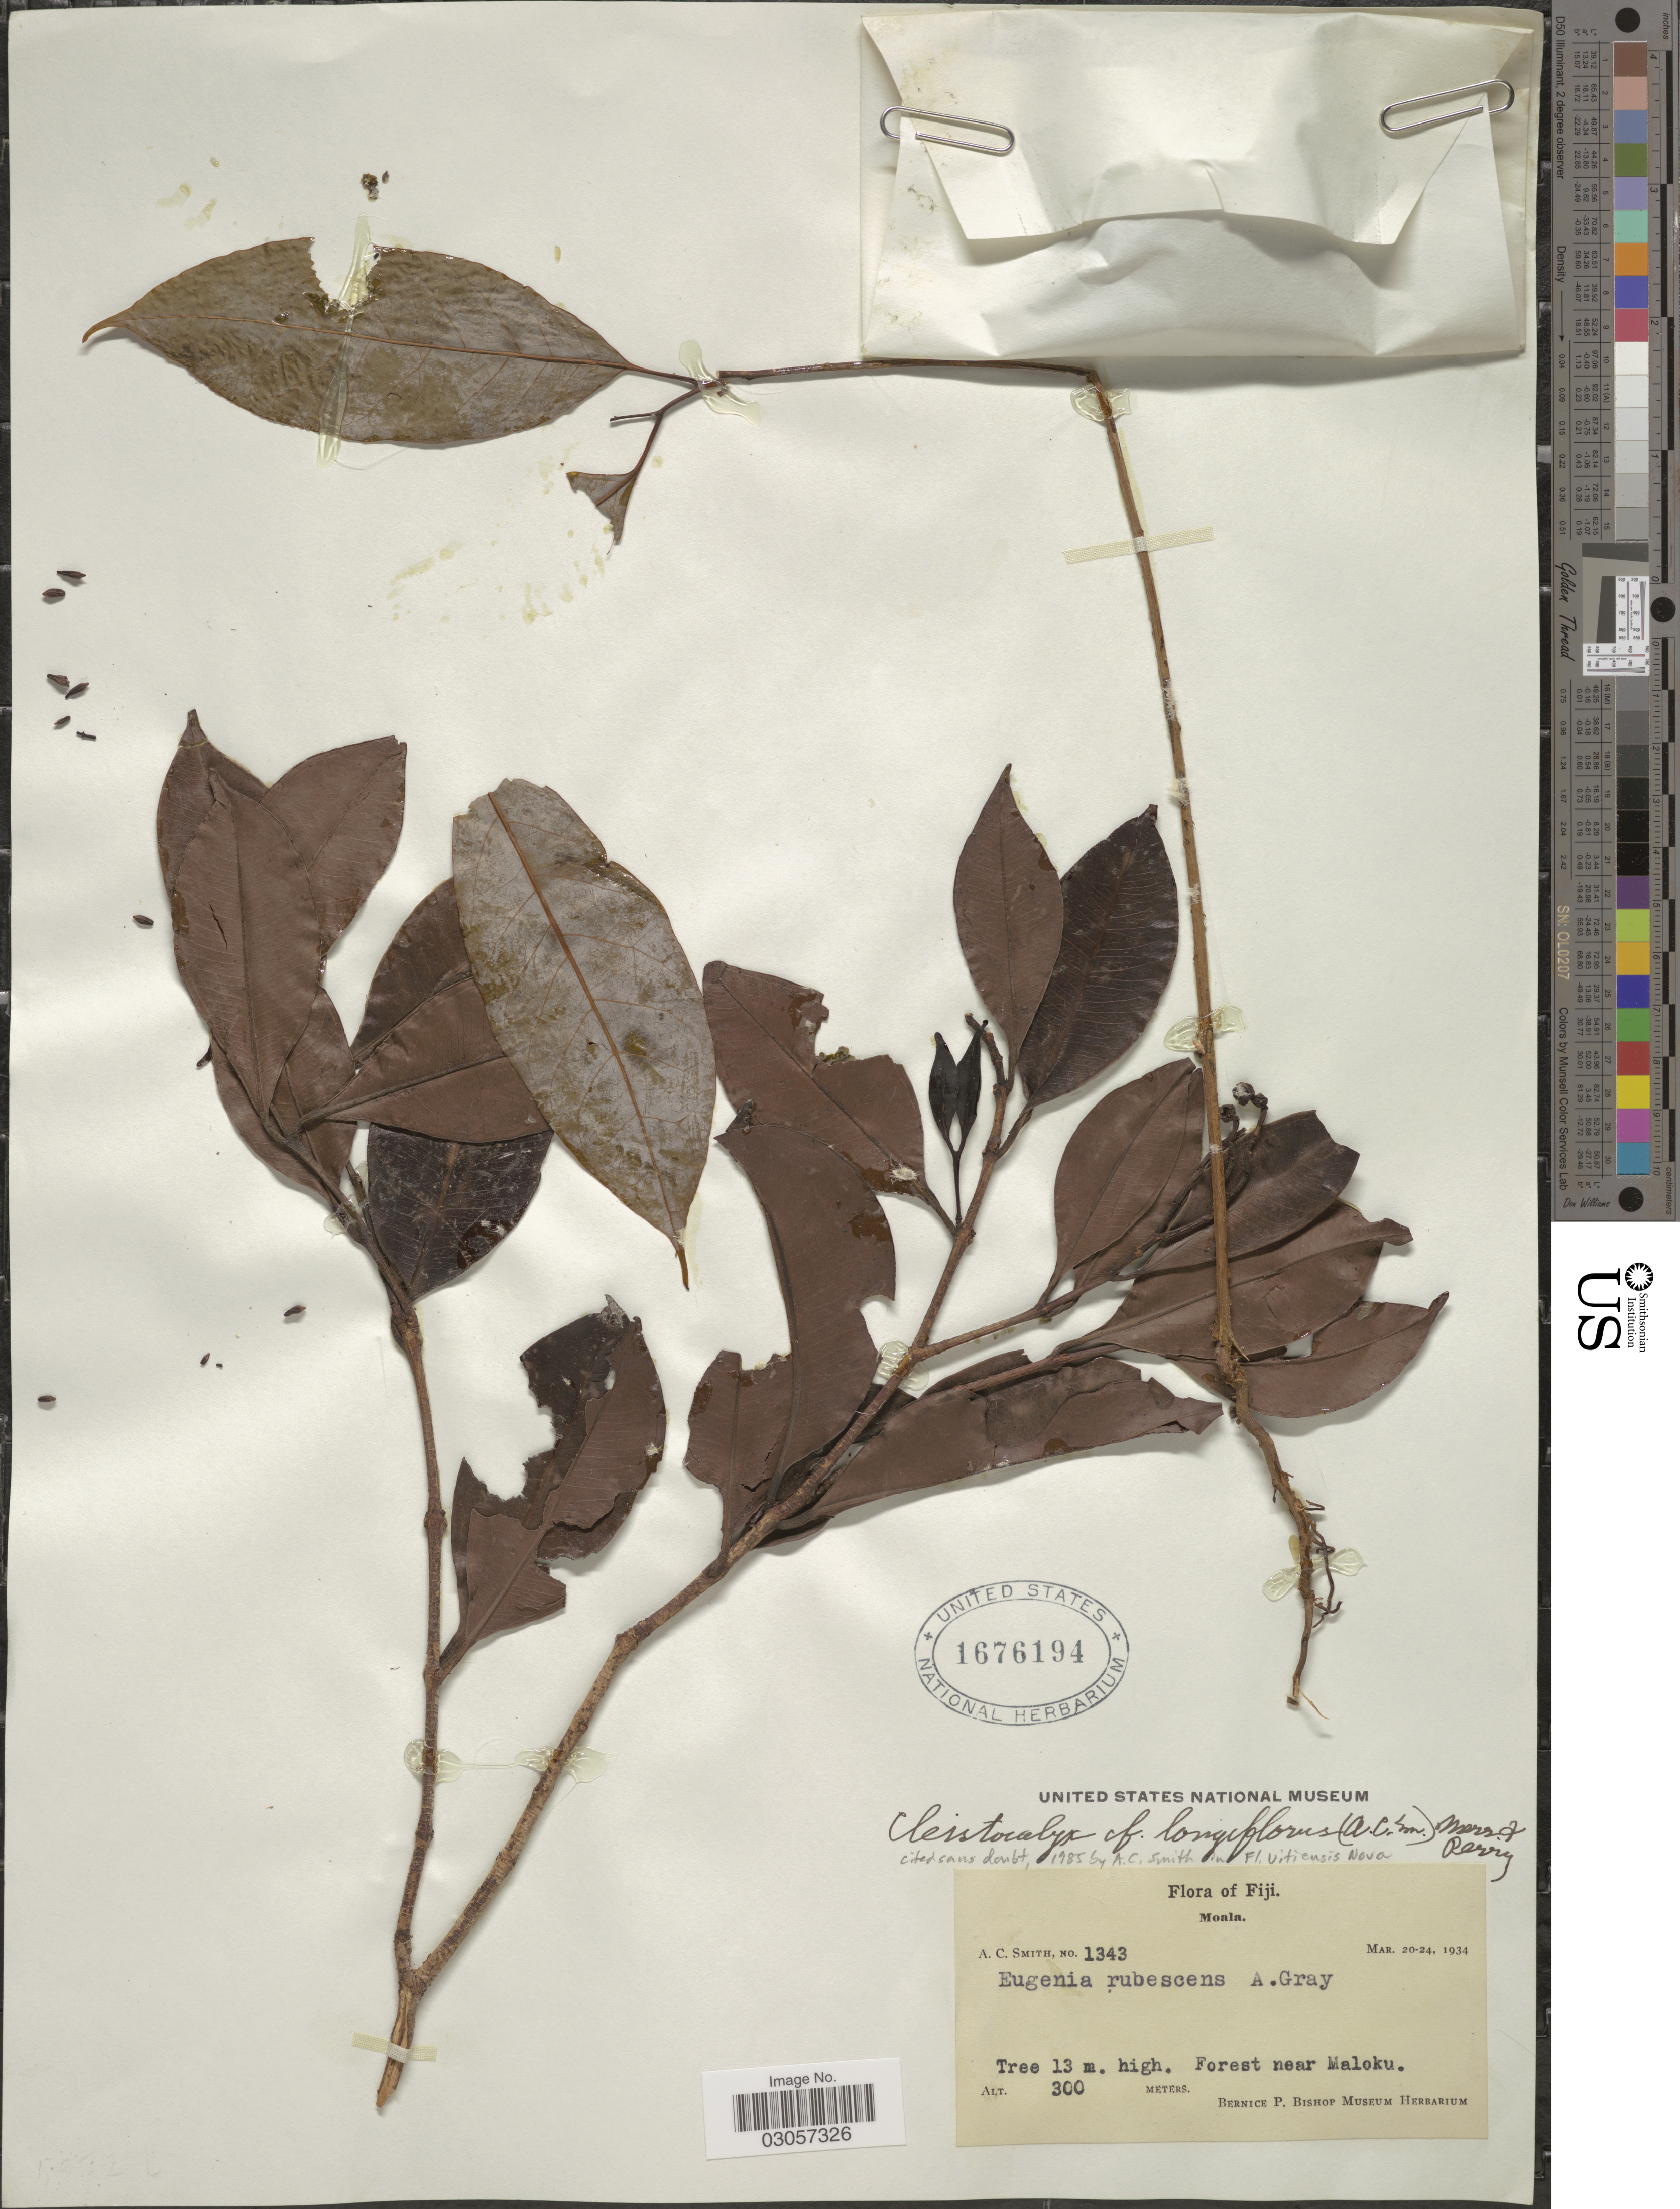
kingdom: Plantae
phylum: Tracheophyta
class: Magnoliopsida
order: Myrtales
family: Myrtaceae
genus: Syzygium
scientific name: Syzygium seemannii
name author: (A. Gray) Craven & Biffin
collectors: A. C. Smith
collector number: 1343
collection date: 1934-03-20/1934-03-24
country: Fiji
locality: Moala, Forest near Maluko.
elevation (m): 300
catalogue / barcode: US 1676194